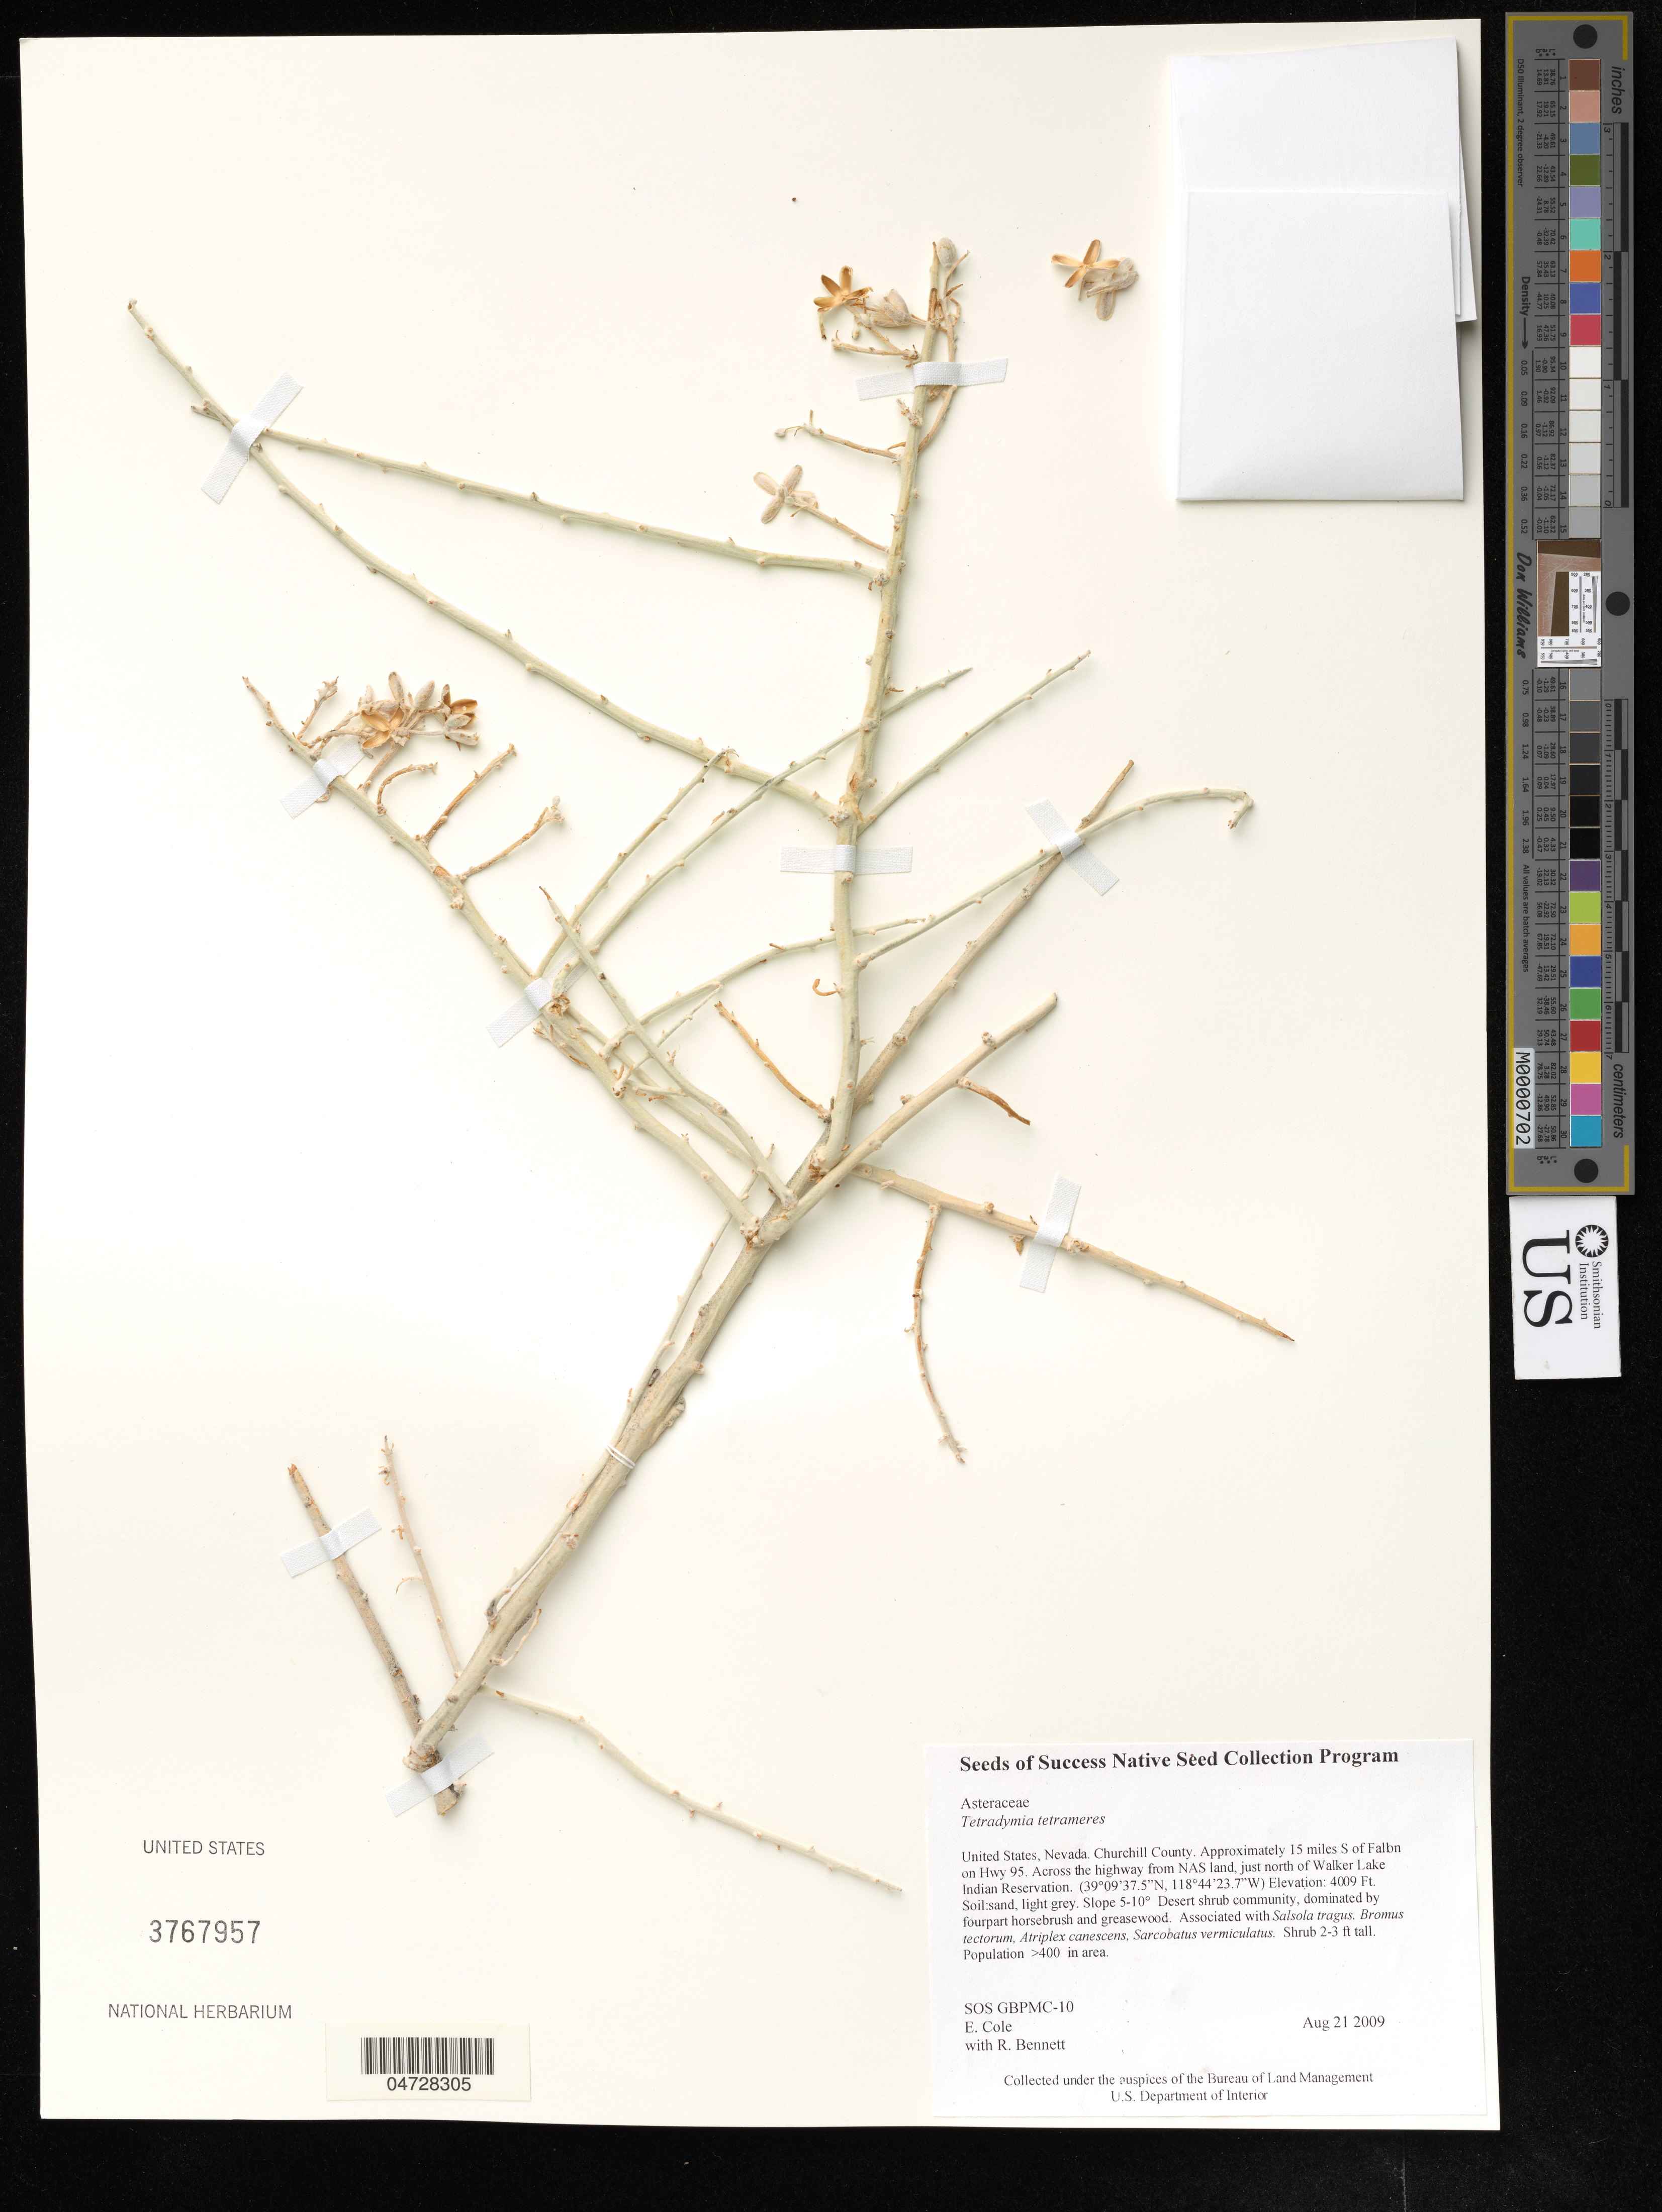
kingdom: Plantae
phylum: Tracheophyta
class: Magnoliopsida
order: Asterales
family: Asteraceae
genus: Tetradymia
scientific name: Tetradymia tetrameres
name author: (S.F. Blake) Strother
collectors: E. Cole & R. Bennett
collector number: SOS GBPMC-10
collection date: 2009-08-21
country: United States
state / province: Nevada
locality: Churchill County. Approximately 15 miles S of Falbn on Hwy 95. Across the highway from NAS land, just north of Walker Lake Indian Reservation.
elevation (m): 1222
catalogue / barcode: US 3767957